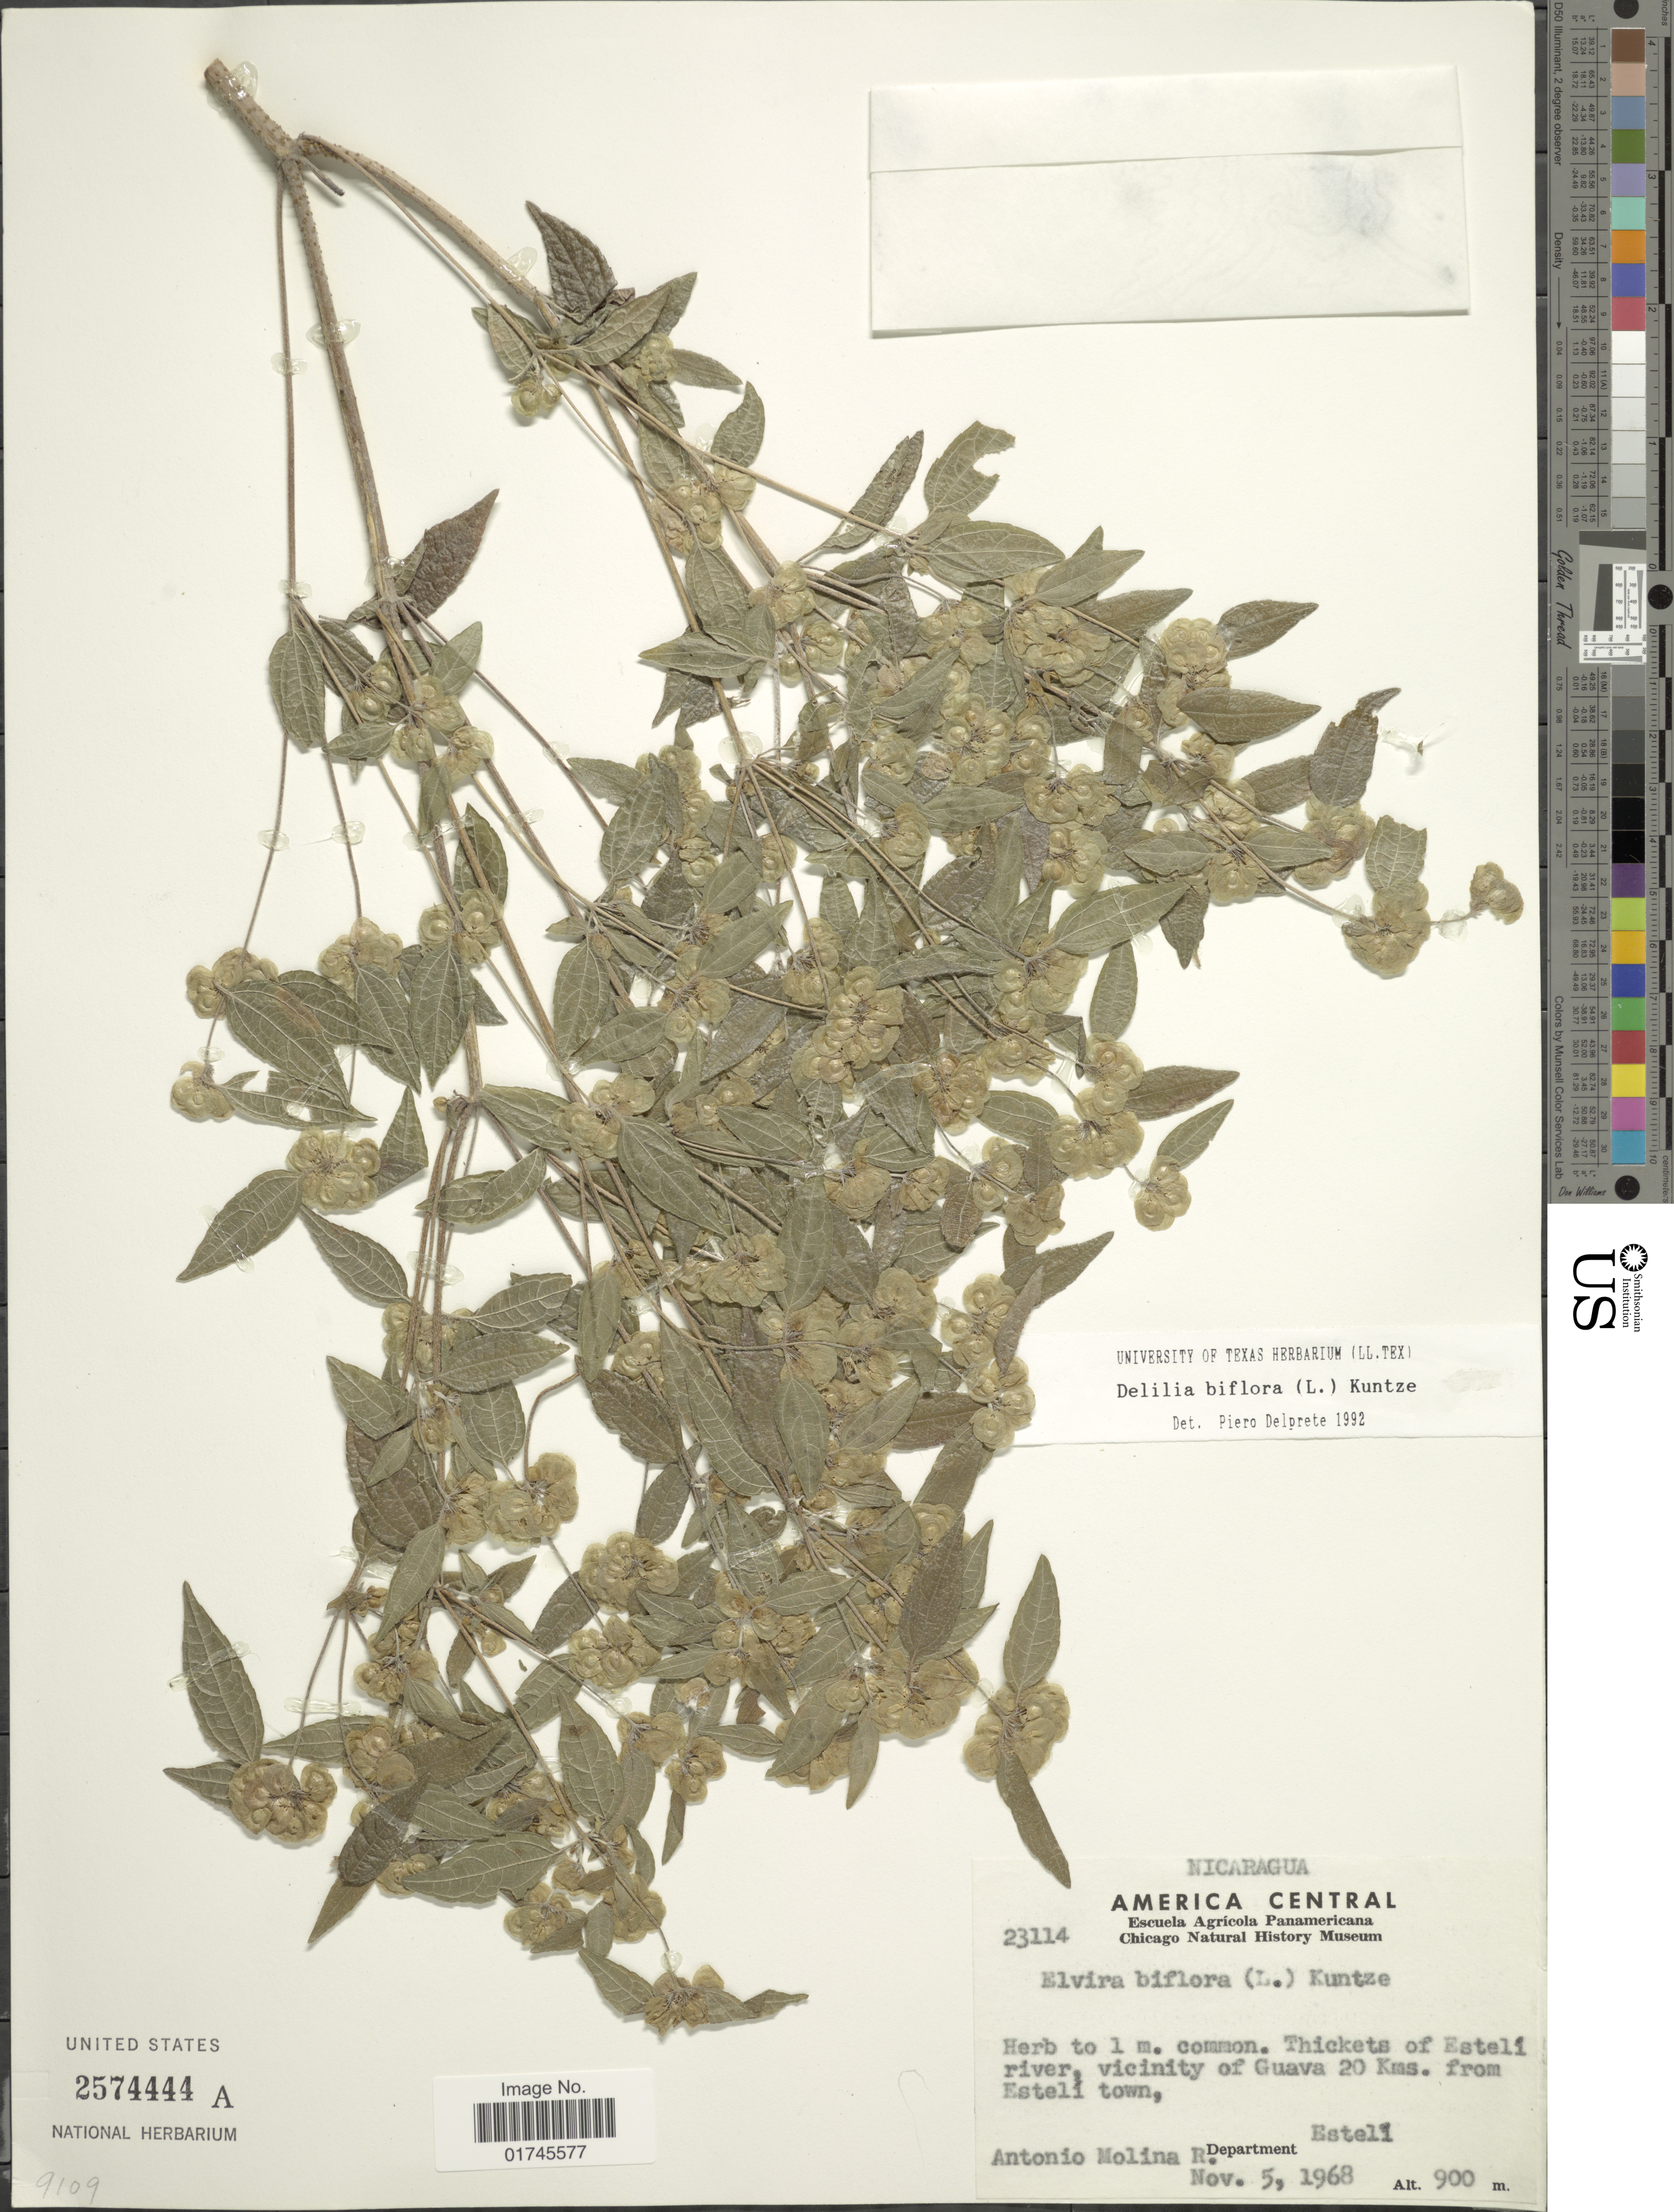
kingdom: Plantae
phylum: Tracheophyta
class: Magnoliopsida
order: Asterales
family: Asteraceae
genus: Delilia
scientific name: Delilia biflora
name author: (L.) Kuntze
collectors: A. Molina R.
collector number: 23114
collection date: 1968-11-05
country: Nicaragua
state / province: Esteli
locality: Thickets of Estelí river, vicinity of Guava 20 Kms from Estelí town, Department Esteli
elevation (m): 900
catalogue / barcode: US 2574444A